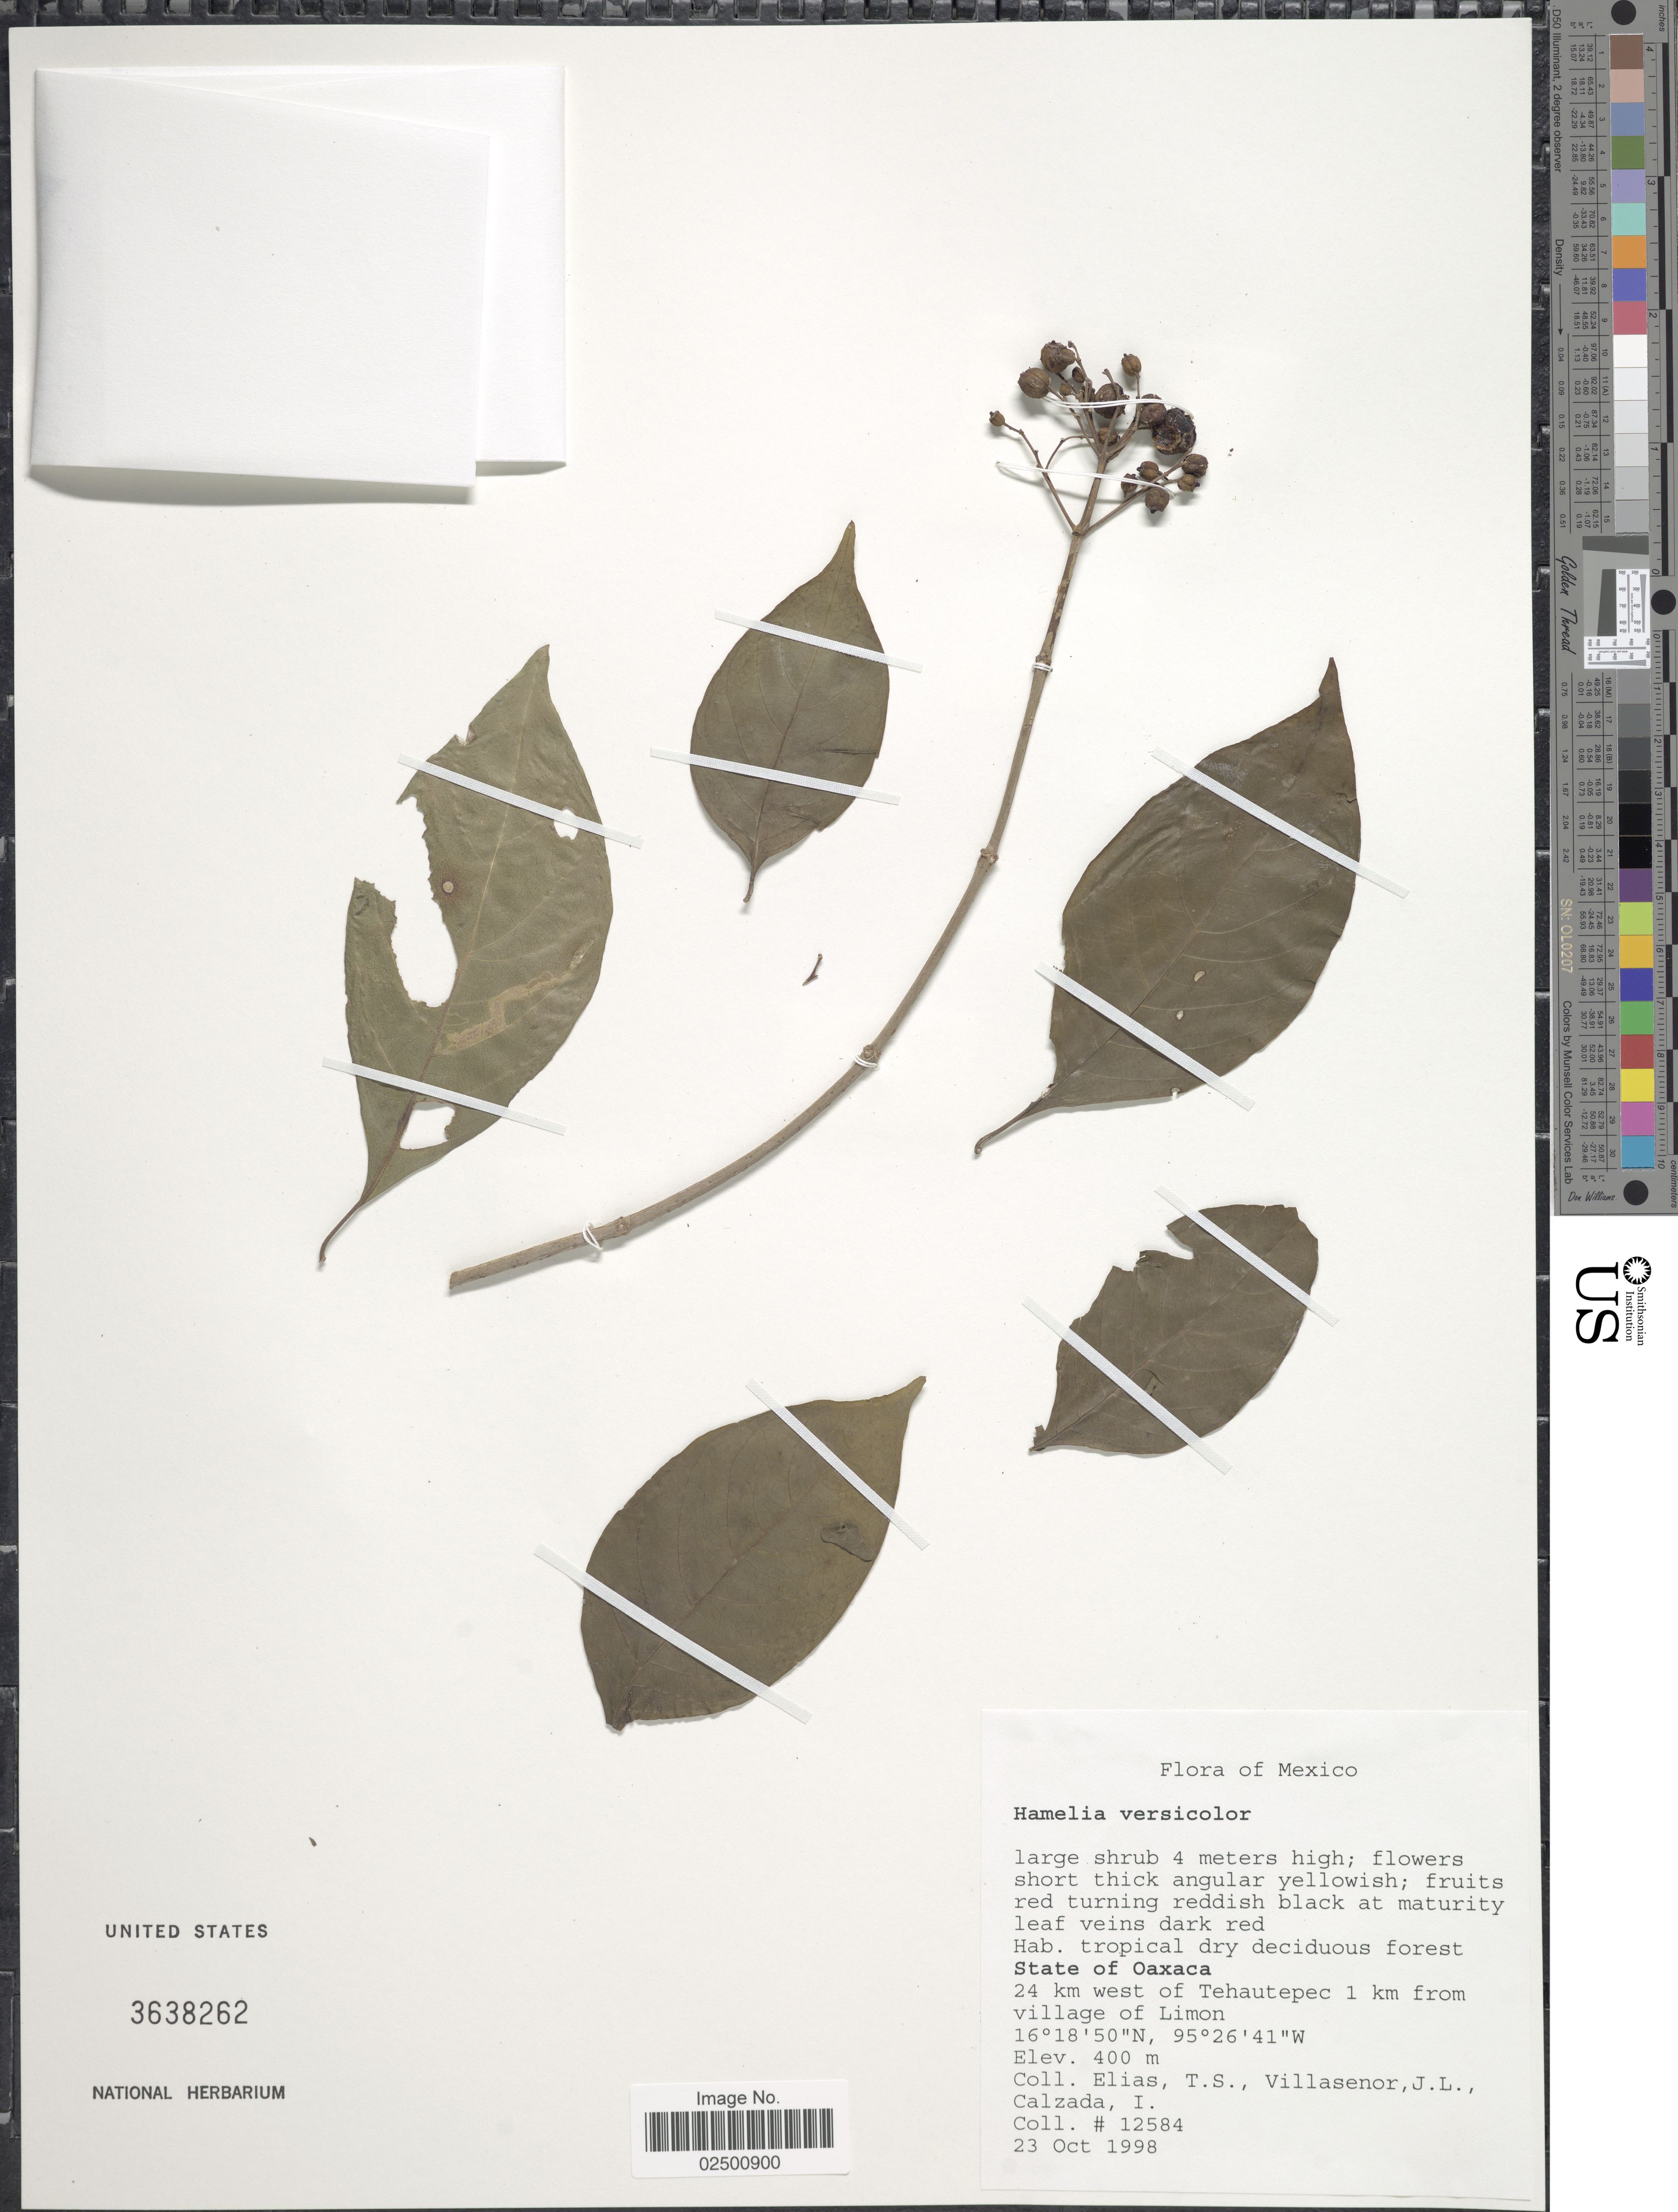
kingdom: Plantae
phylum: Tracheophyta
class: Magnoliopsida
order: Gentianales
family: Rubiaceae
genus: Hamelia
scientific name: Hamelia versicolor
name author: A. Gray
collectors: T. S. Elias, J. L. Villasenor & I. Calzada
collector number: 12584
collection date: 1998-10-23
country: Mexico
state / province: Oaxaca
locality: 24 km west of Tehuatepec 1 km from village of Limon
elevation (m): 400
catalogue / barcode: US 3638262